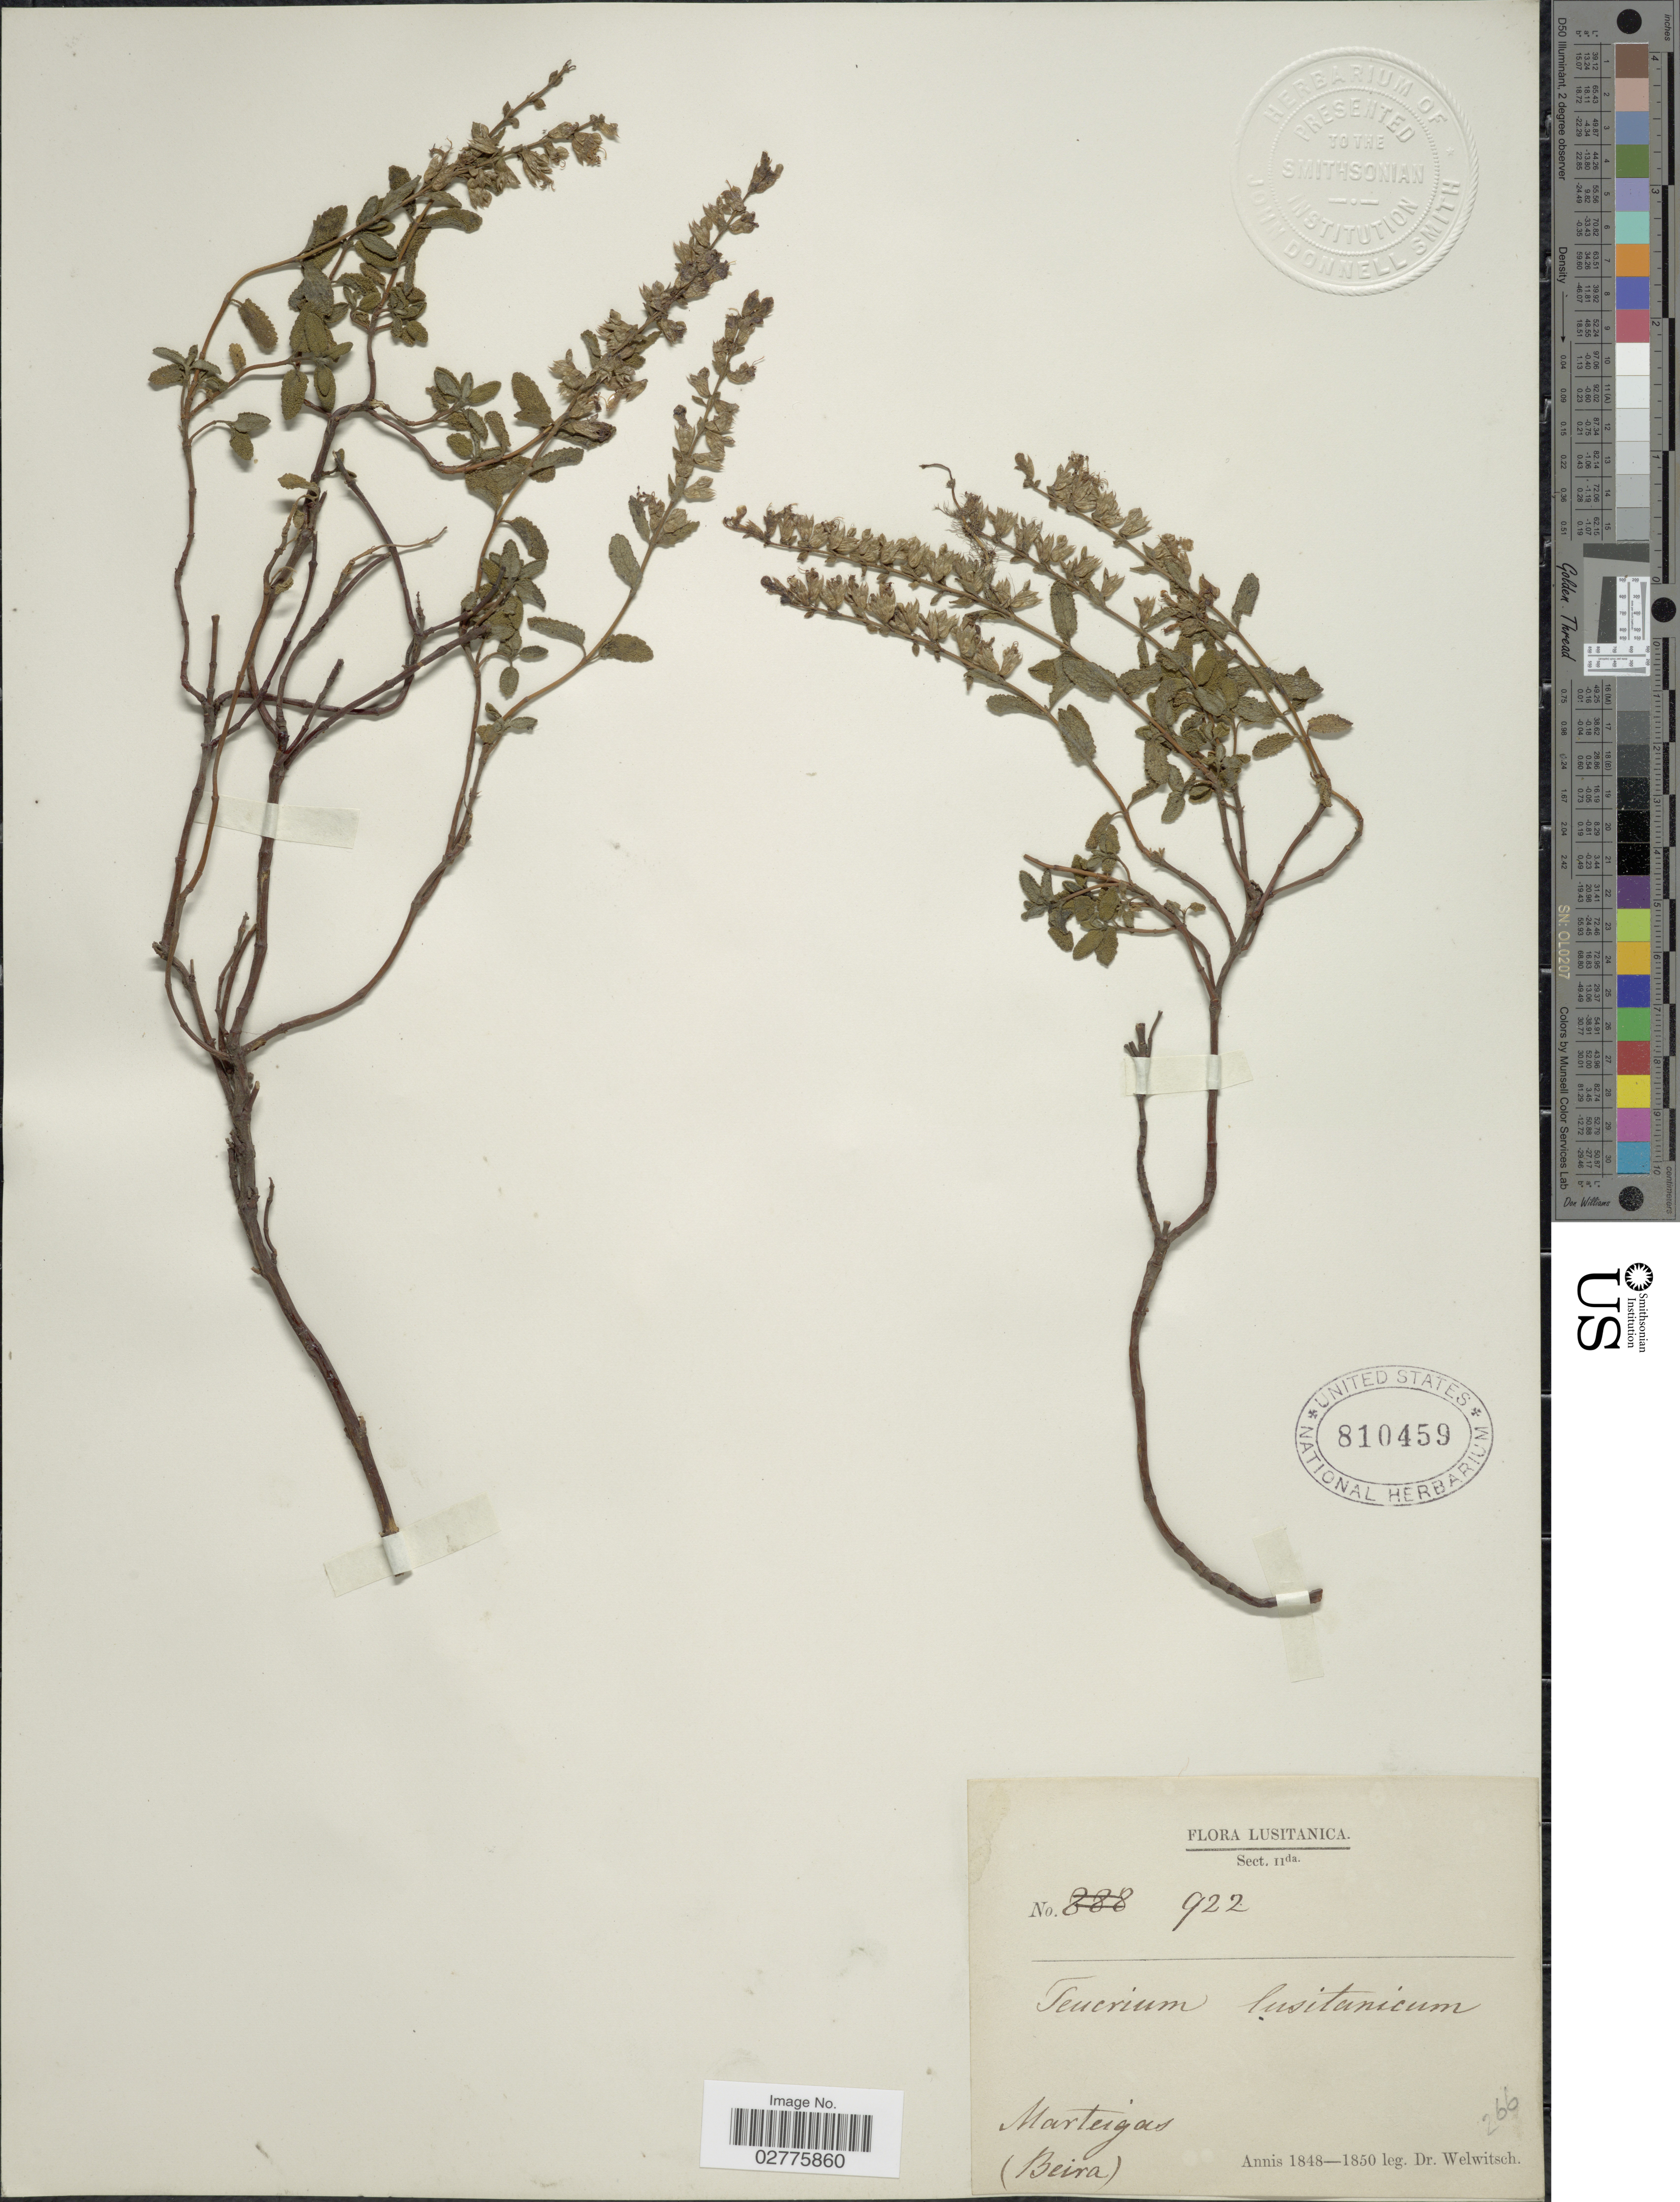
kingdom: Plantae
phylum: Tracheophyta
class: Magnoliopsida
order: Lamiales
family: Lamiaceae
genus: Teucrium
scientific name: Teucrium lusitanicum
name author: Schreb.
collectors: -. Welwitsch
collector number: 922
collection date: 1848/1850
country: Portugal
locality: Lusitanica. Marteigas. (Beira).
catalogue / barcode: US 810459